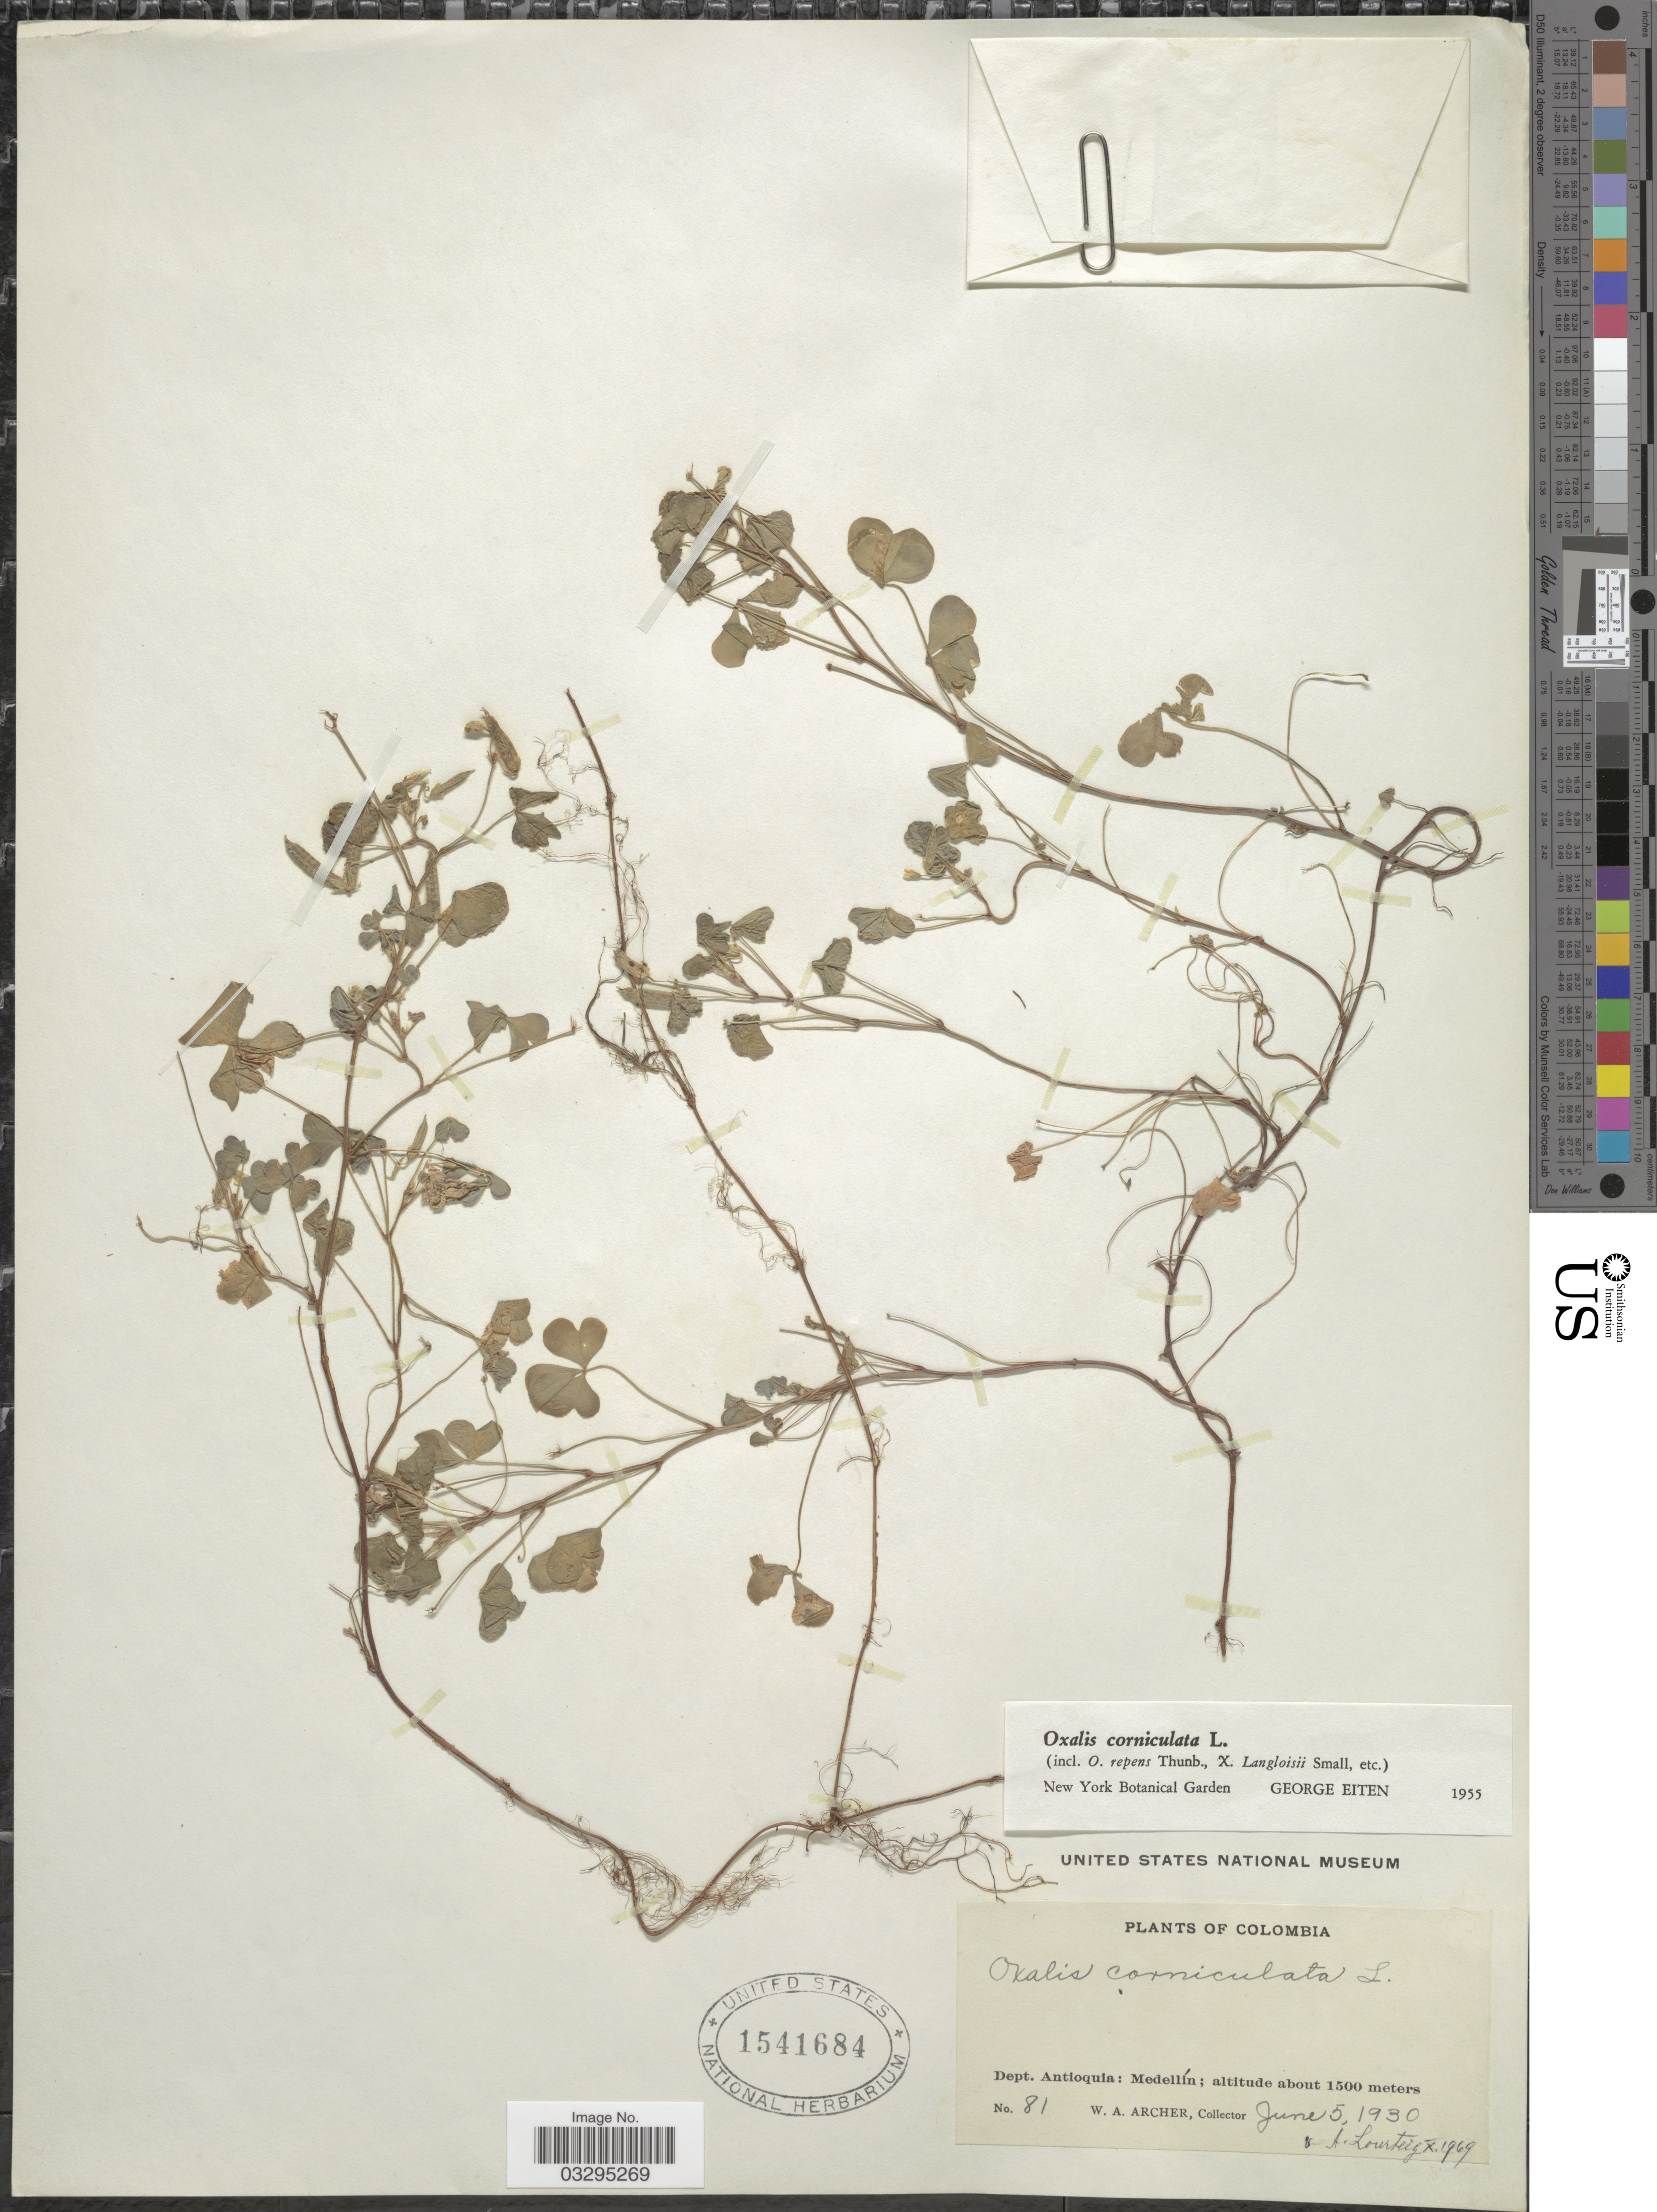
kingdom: Plantae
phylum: Tracheophyta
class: Magnoliopsida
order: Oxalidales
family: Oxalidaceae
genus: Oxalis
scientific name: Oxalis corniculata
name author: L.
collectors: W. Archer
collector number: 81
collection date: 1930-06-05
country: Colombia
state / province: Antioquia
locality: Dept. Antioquia: Medellín.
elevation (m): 1500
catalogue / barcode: US 1541684